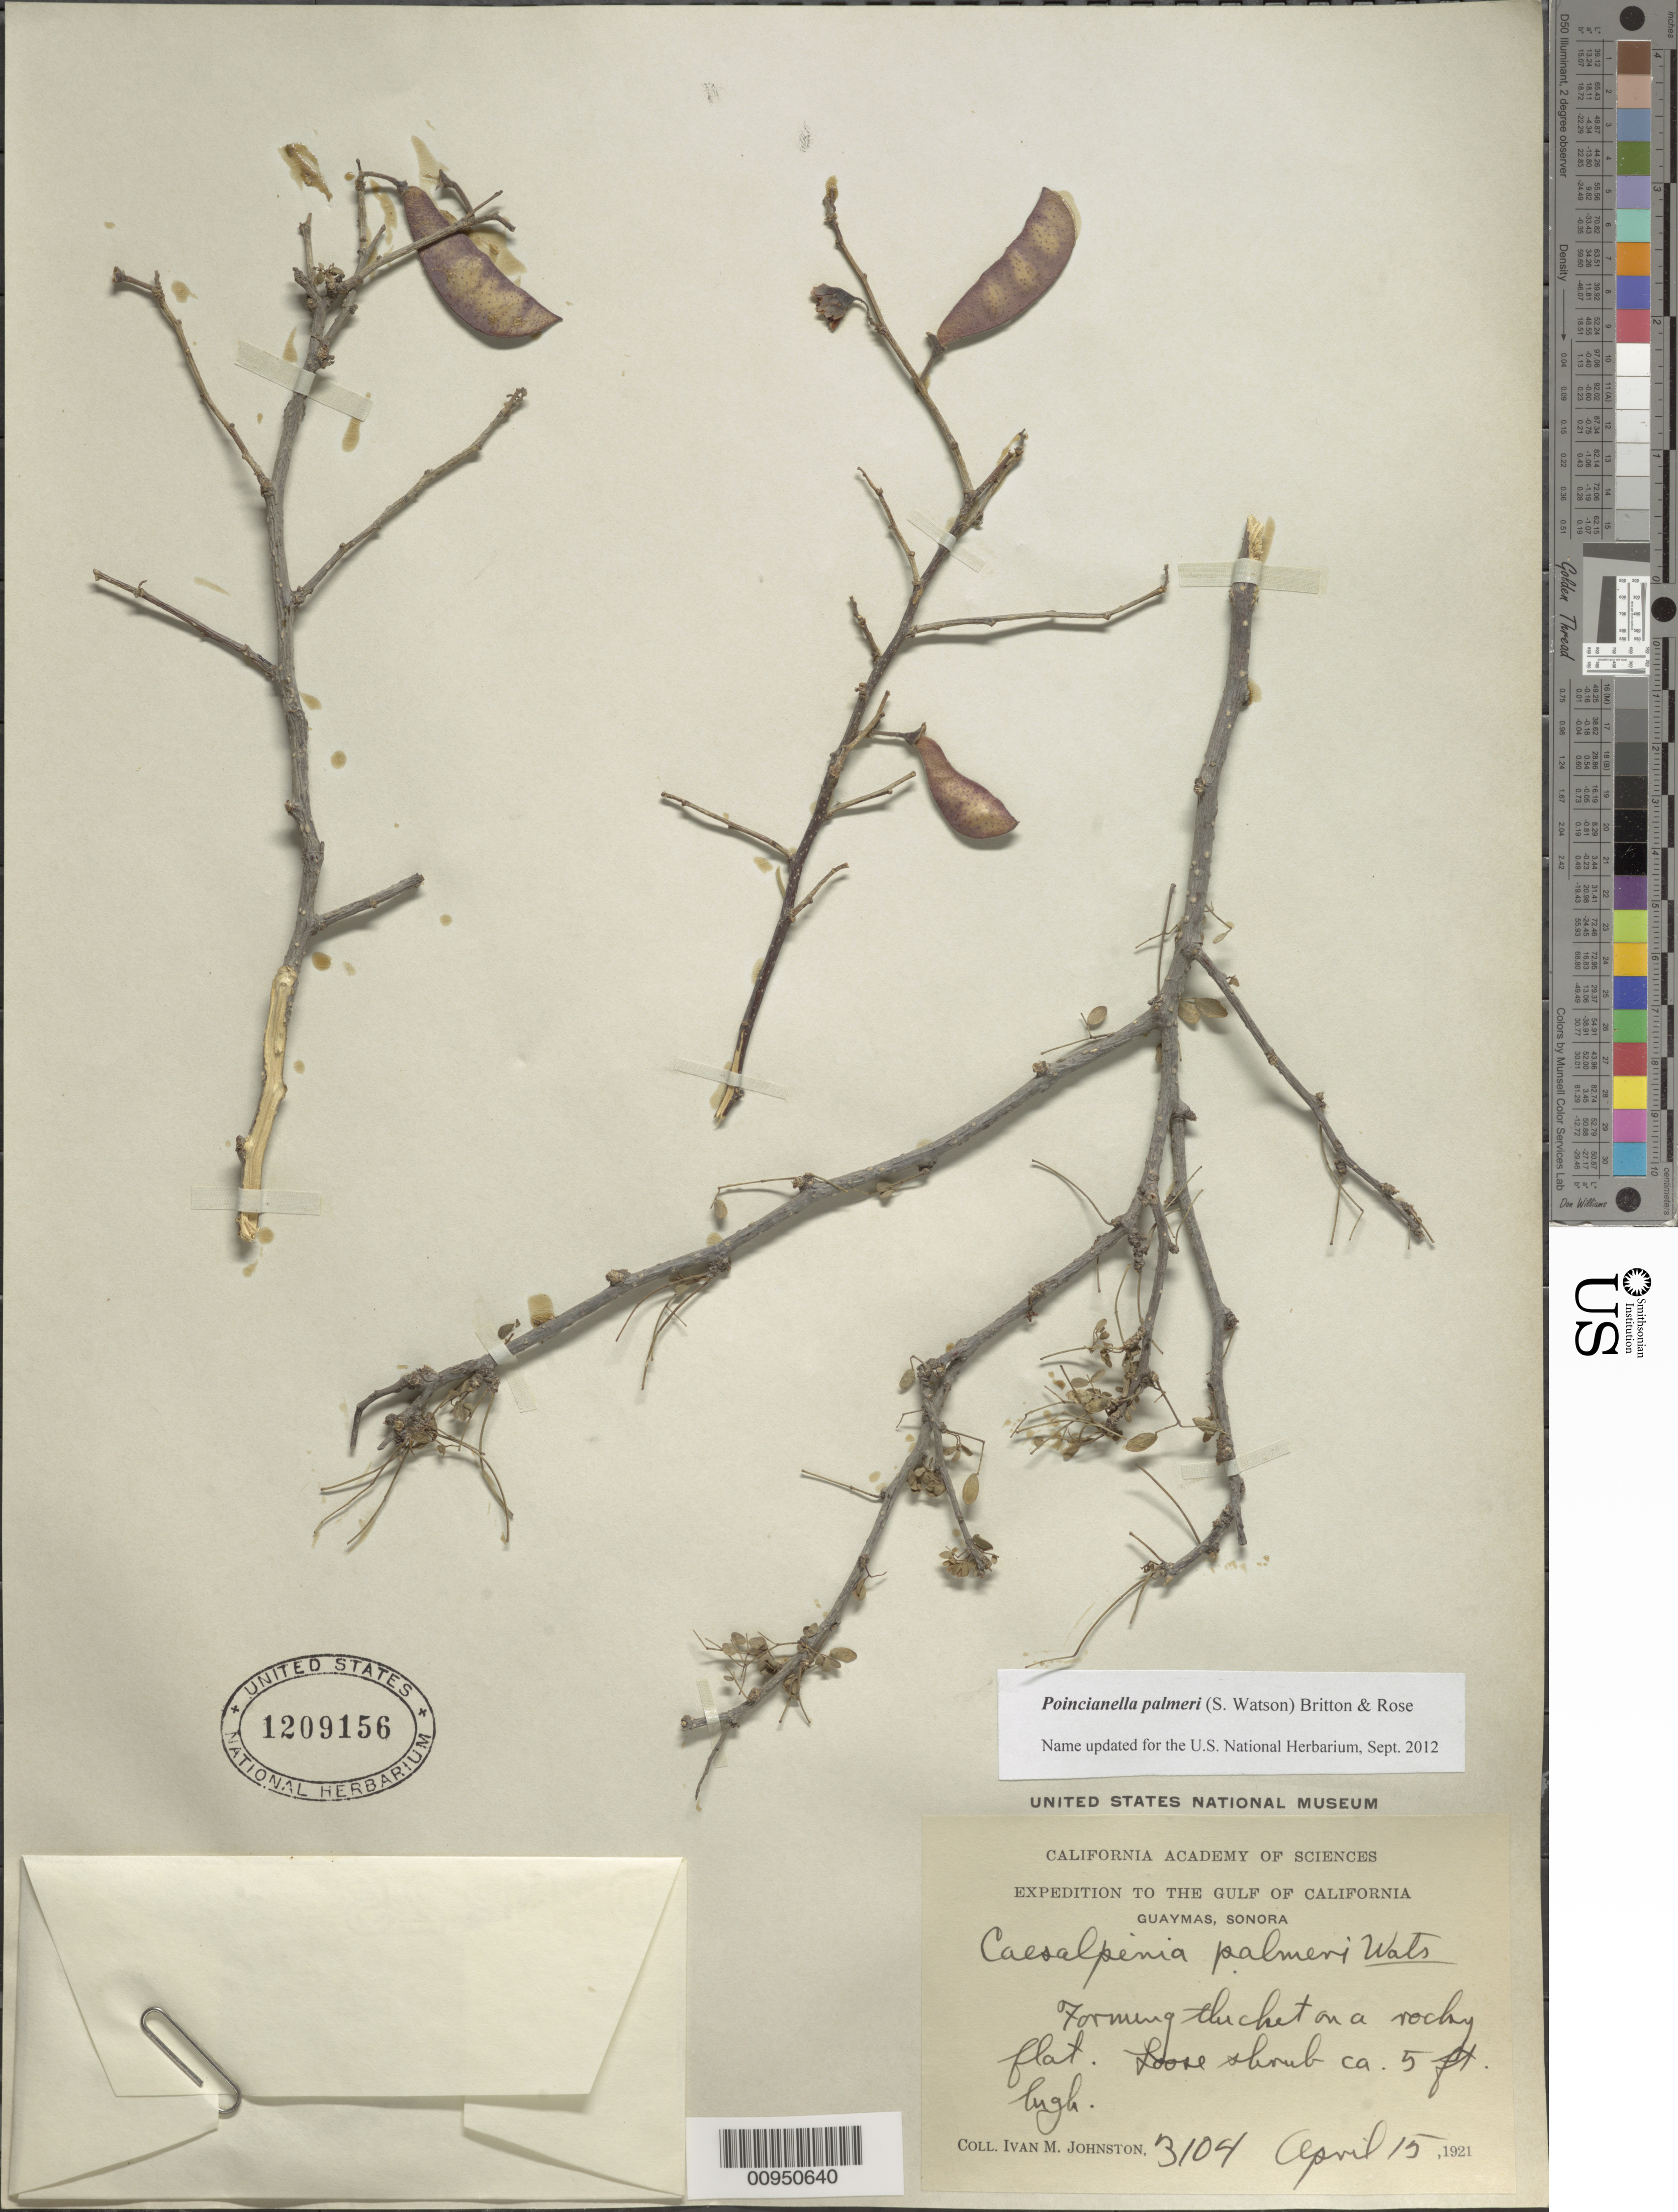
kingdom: Plantae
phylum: Tracheophyta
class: Magnoliopsida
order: Fabales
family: Fabaceae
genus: Erythrostemon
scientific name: Erythrostemon palmeri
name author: (S. Watson) Gagnon & G.P. Lewis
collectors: I.M. Johnston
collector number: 3104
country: Mexico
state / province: Sonora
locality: Guaymas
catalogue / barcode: US 1209156